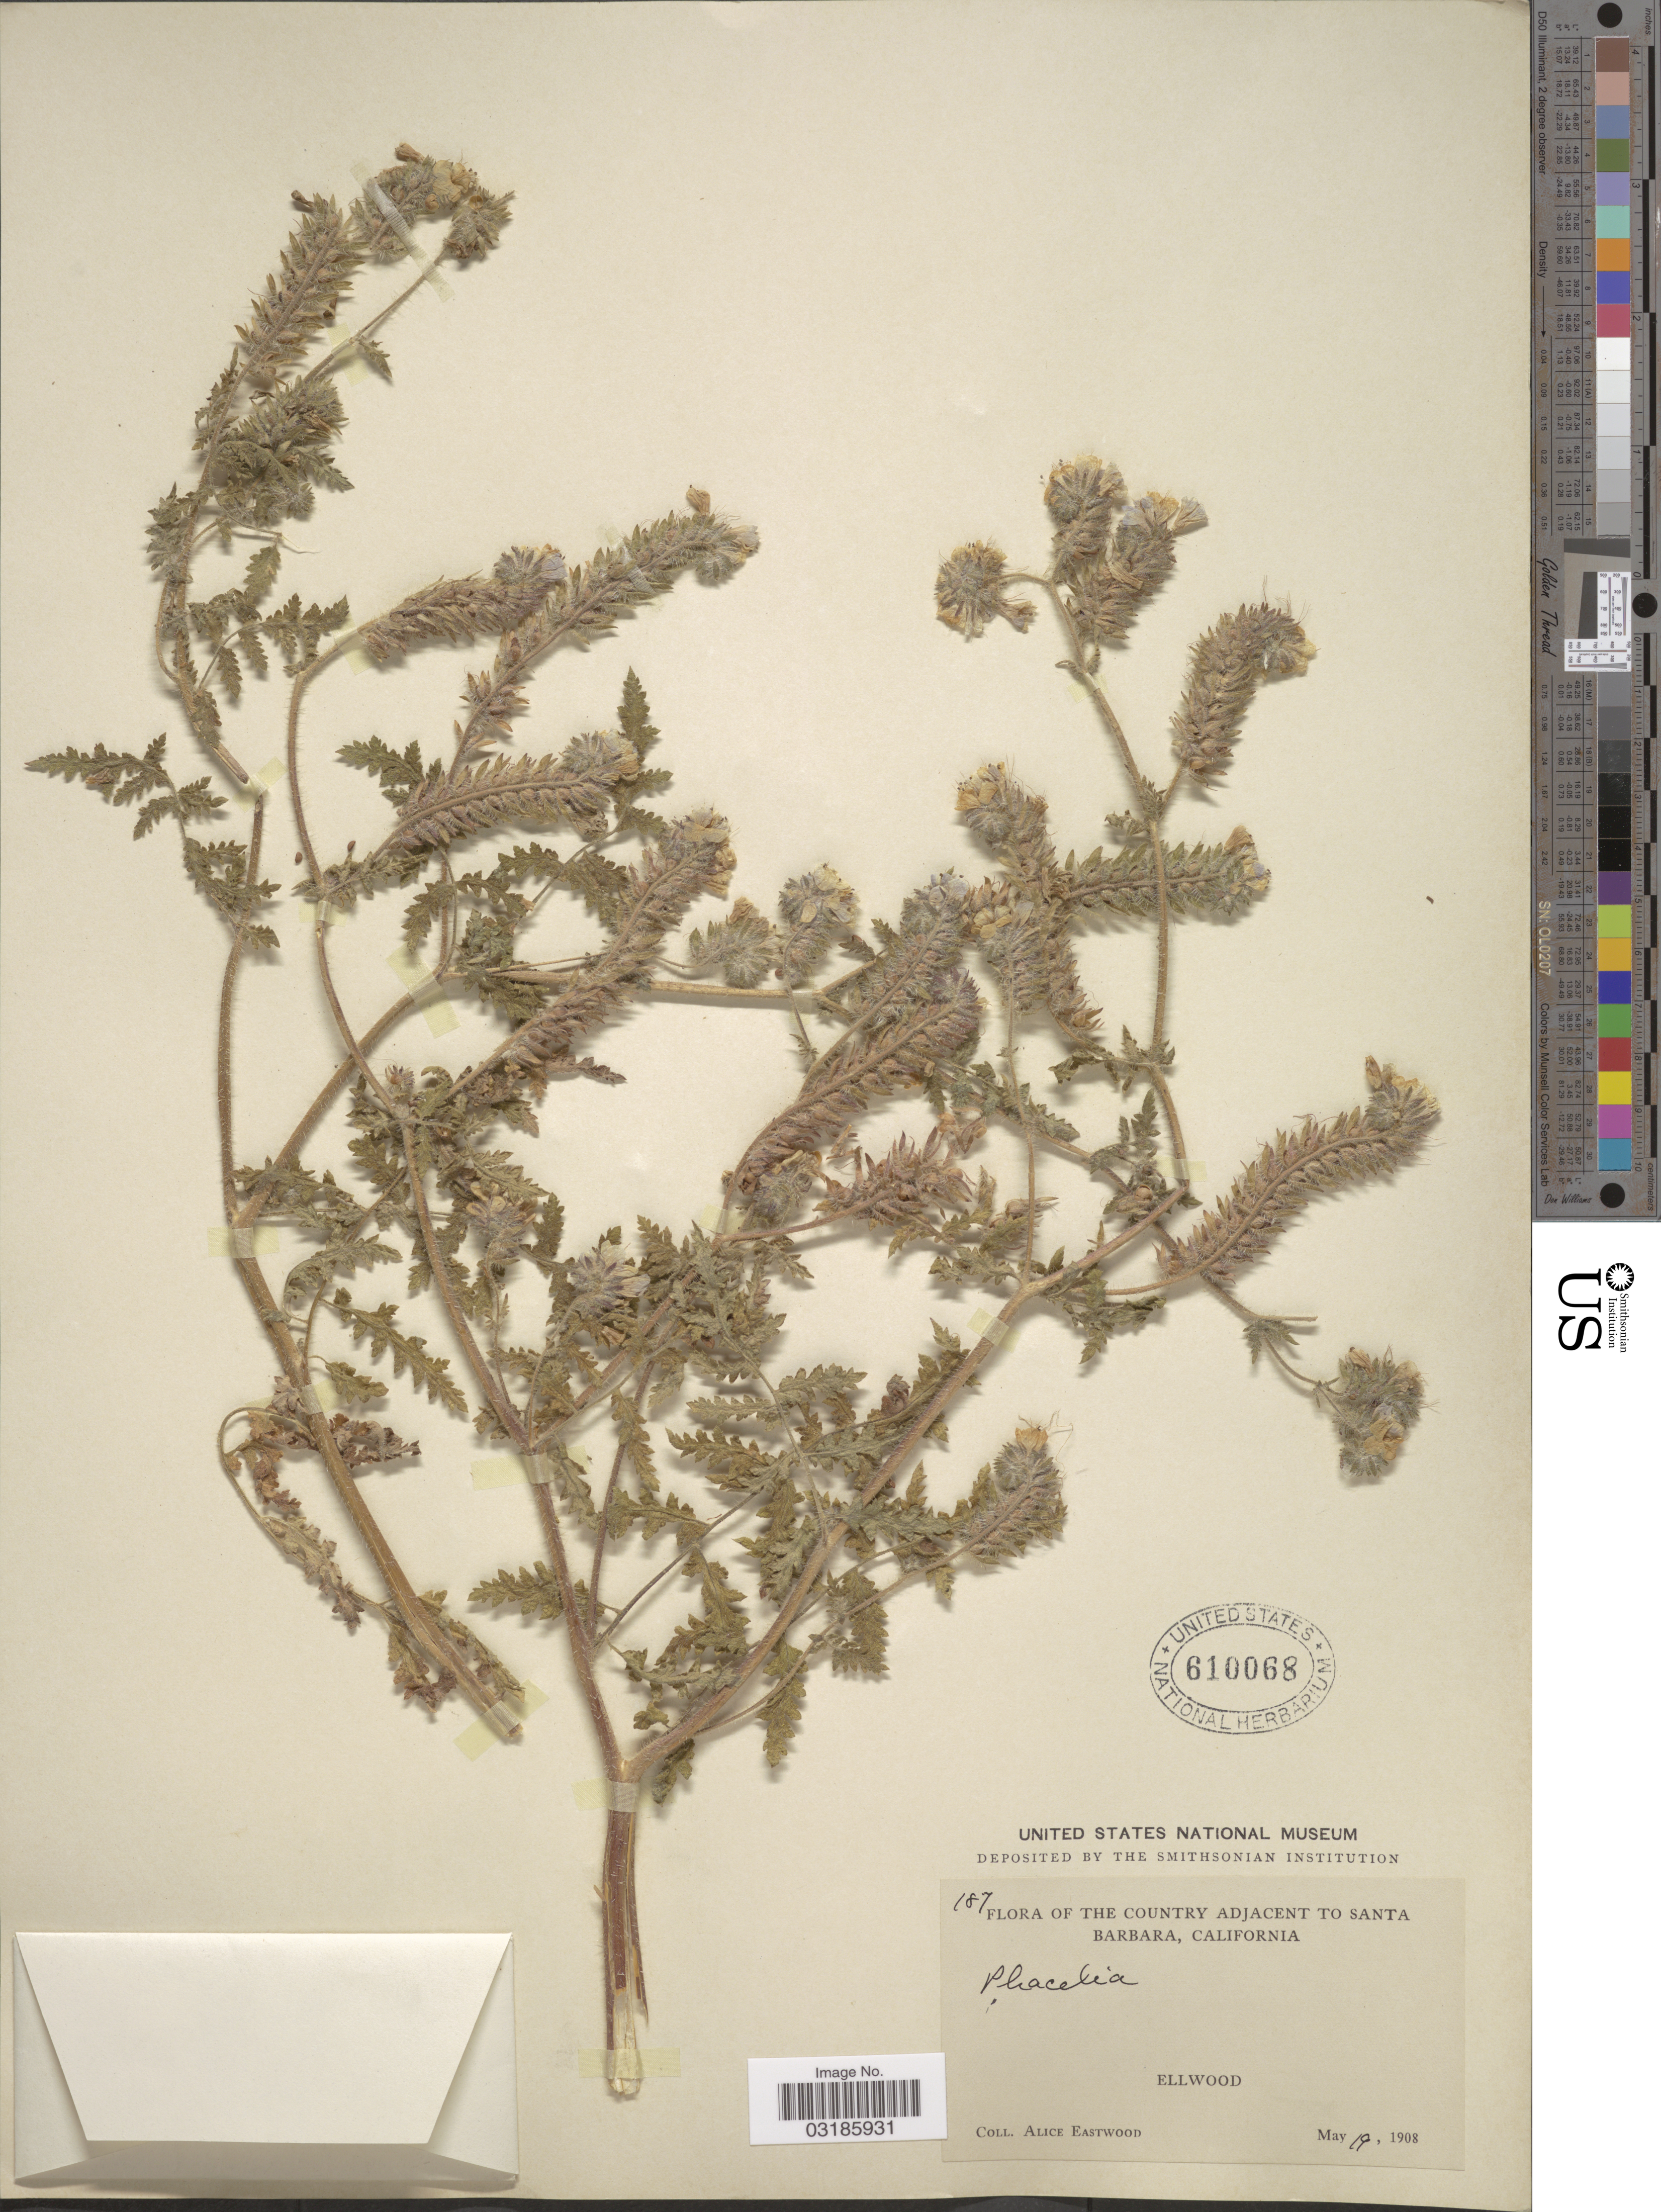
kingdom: Plantae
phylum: Tracheophyta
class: Magnoliopsida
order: Boraginales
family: Hydrophyllaceae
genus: Phacelia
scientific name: Phacelia ramosissima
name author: Douglas ex Lehm.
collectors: A. Eastwood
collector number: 187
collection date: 1908-05-19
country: United States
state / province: California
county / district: Santa Barbara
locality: The country adjacent to Santa Barbara. Ellwood.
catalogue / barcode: US 610068